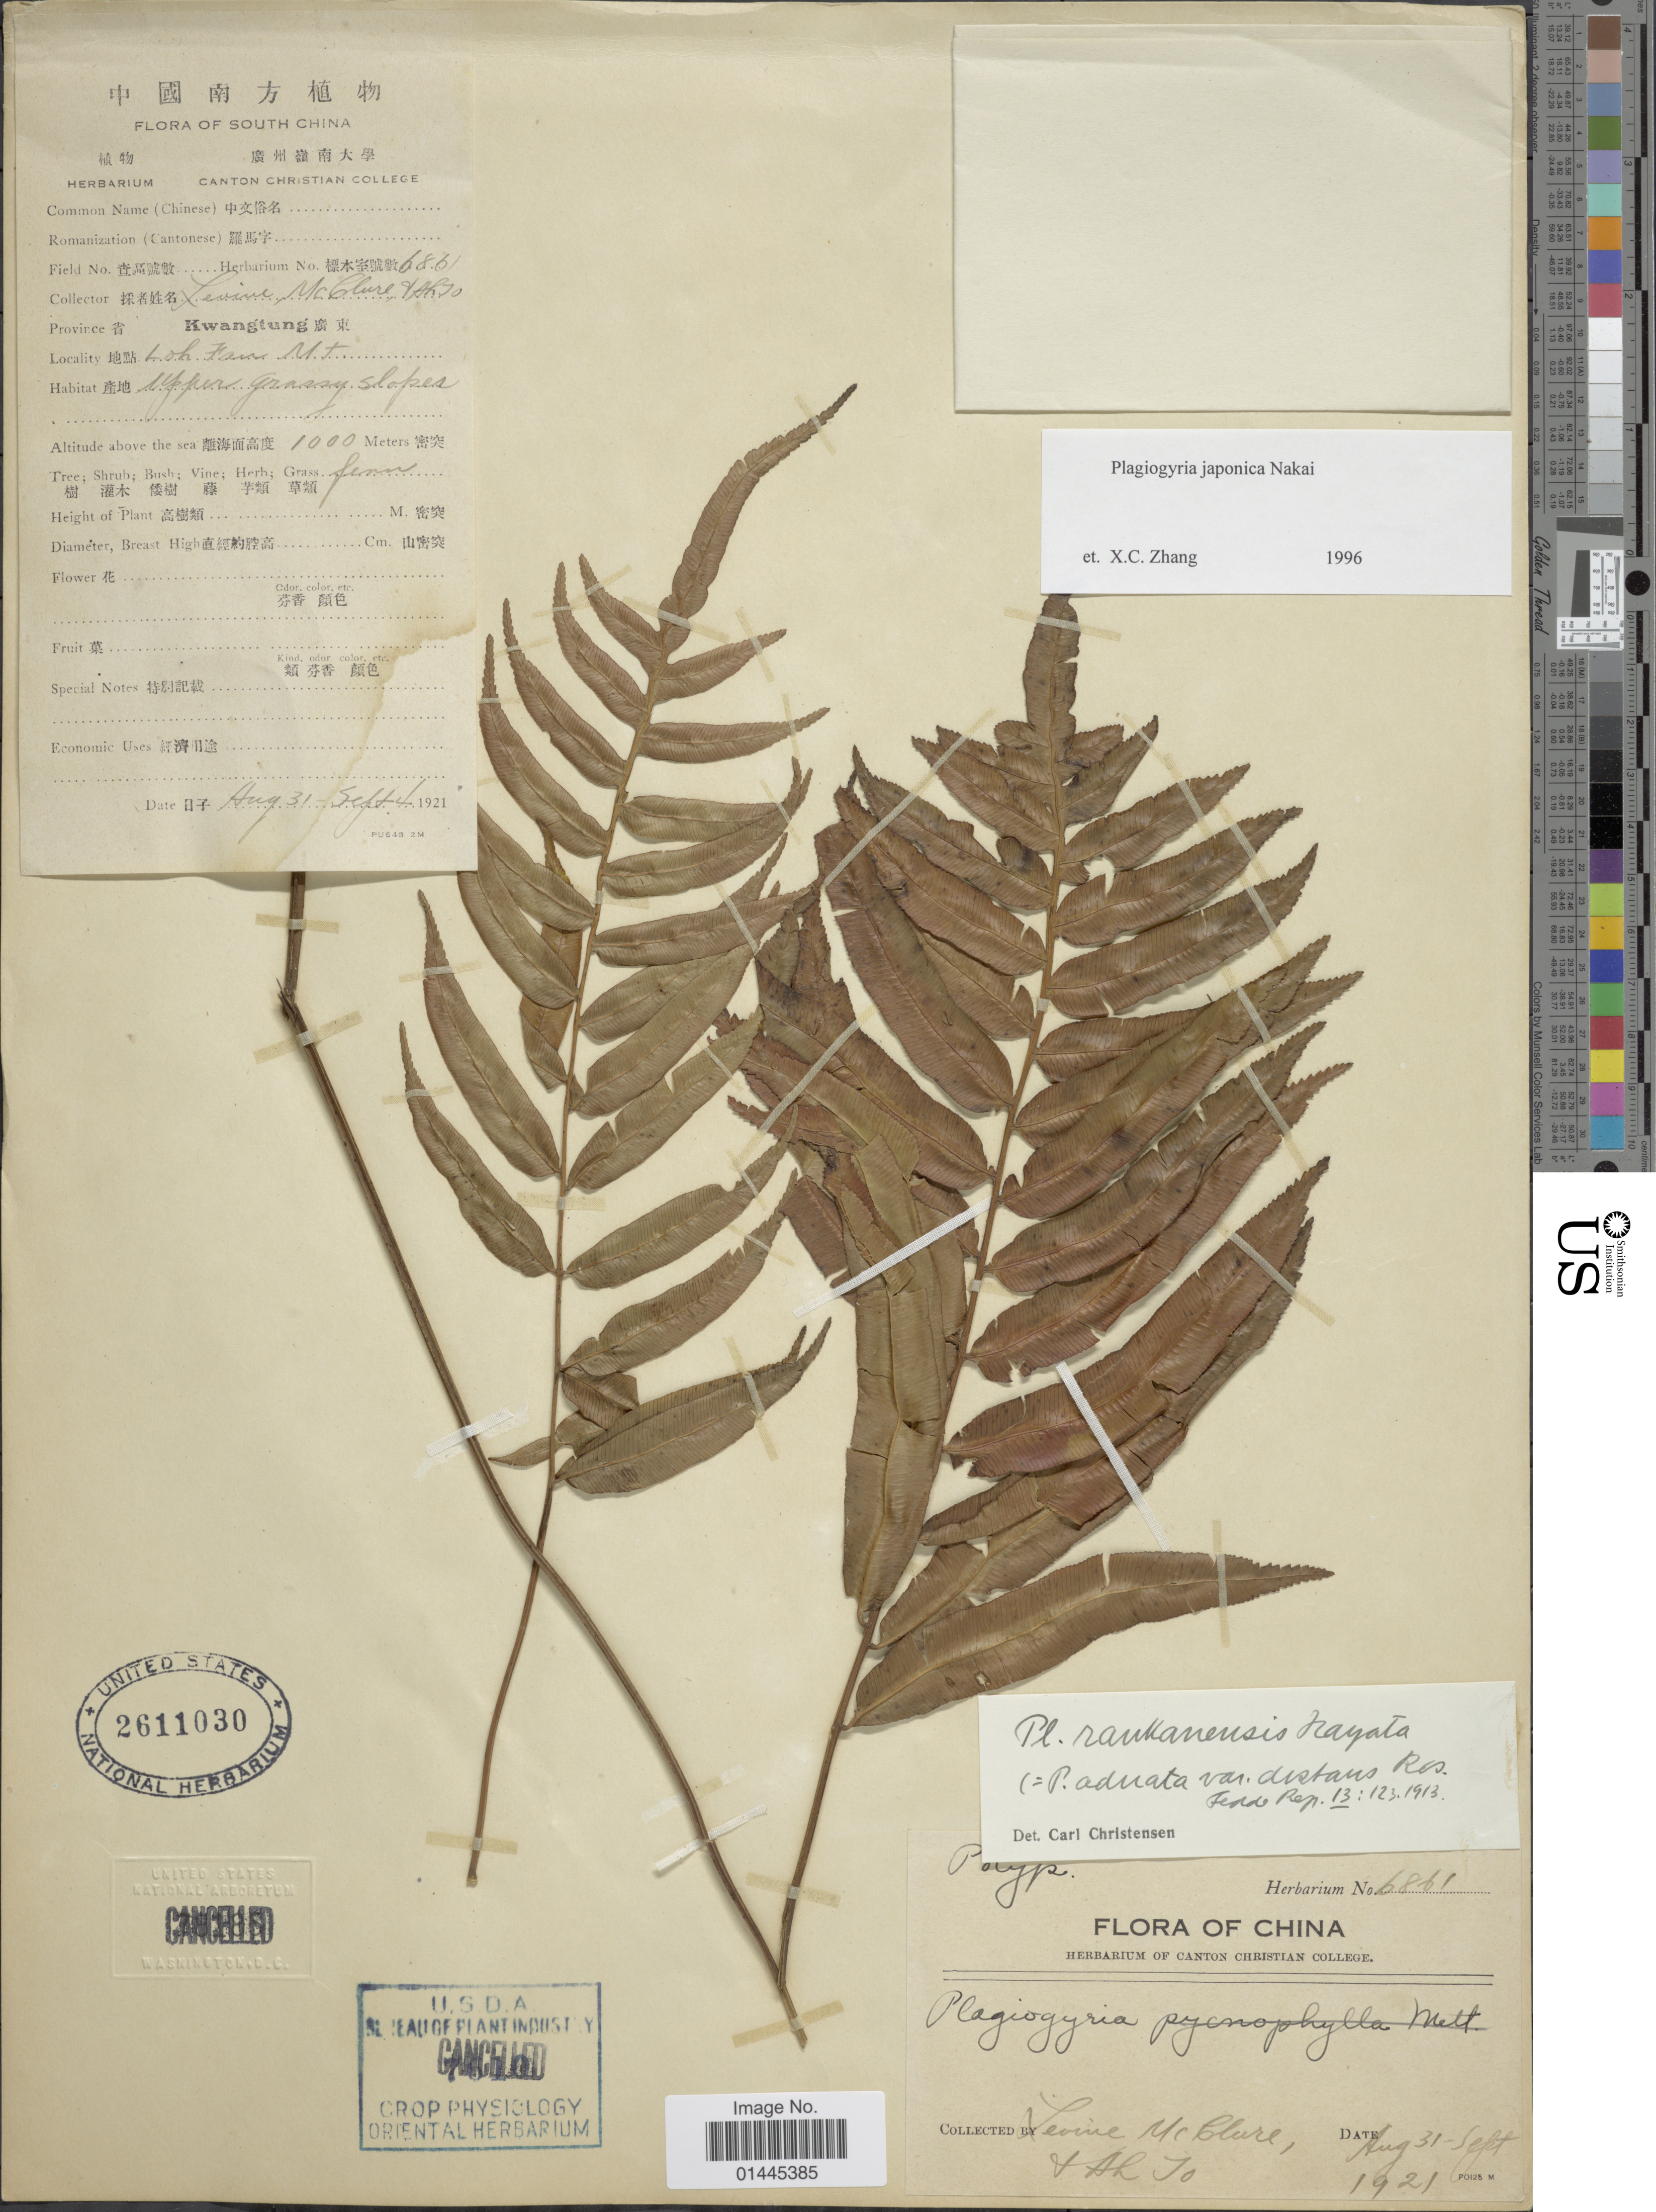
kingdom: Plantae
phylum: Tracheophyta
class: Polypodiopsida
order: Cyatheales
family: Plagiogyriaceae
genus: Plagiogyria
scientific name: Plagiogyria japonica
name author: Nakai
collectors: L. McClure & A. Jo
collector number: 6861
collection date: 1921-08-31/1921-09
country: China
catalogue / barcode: US 2611030